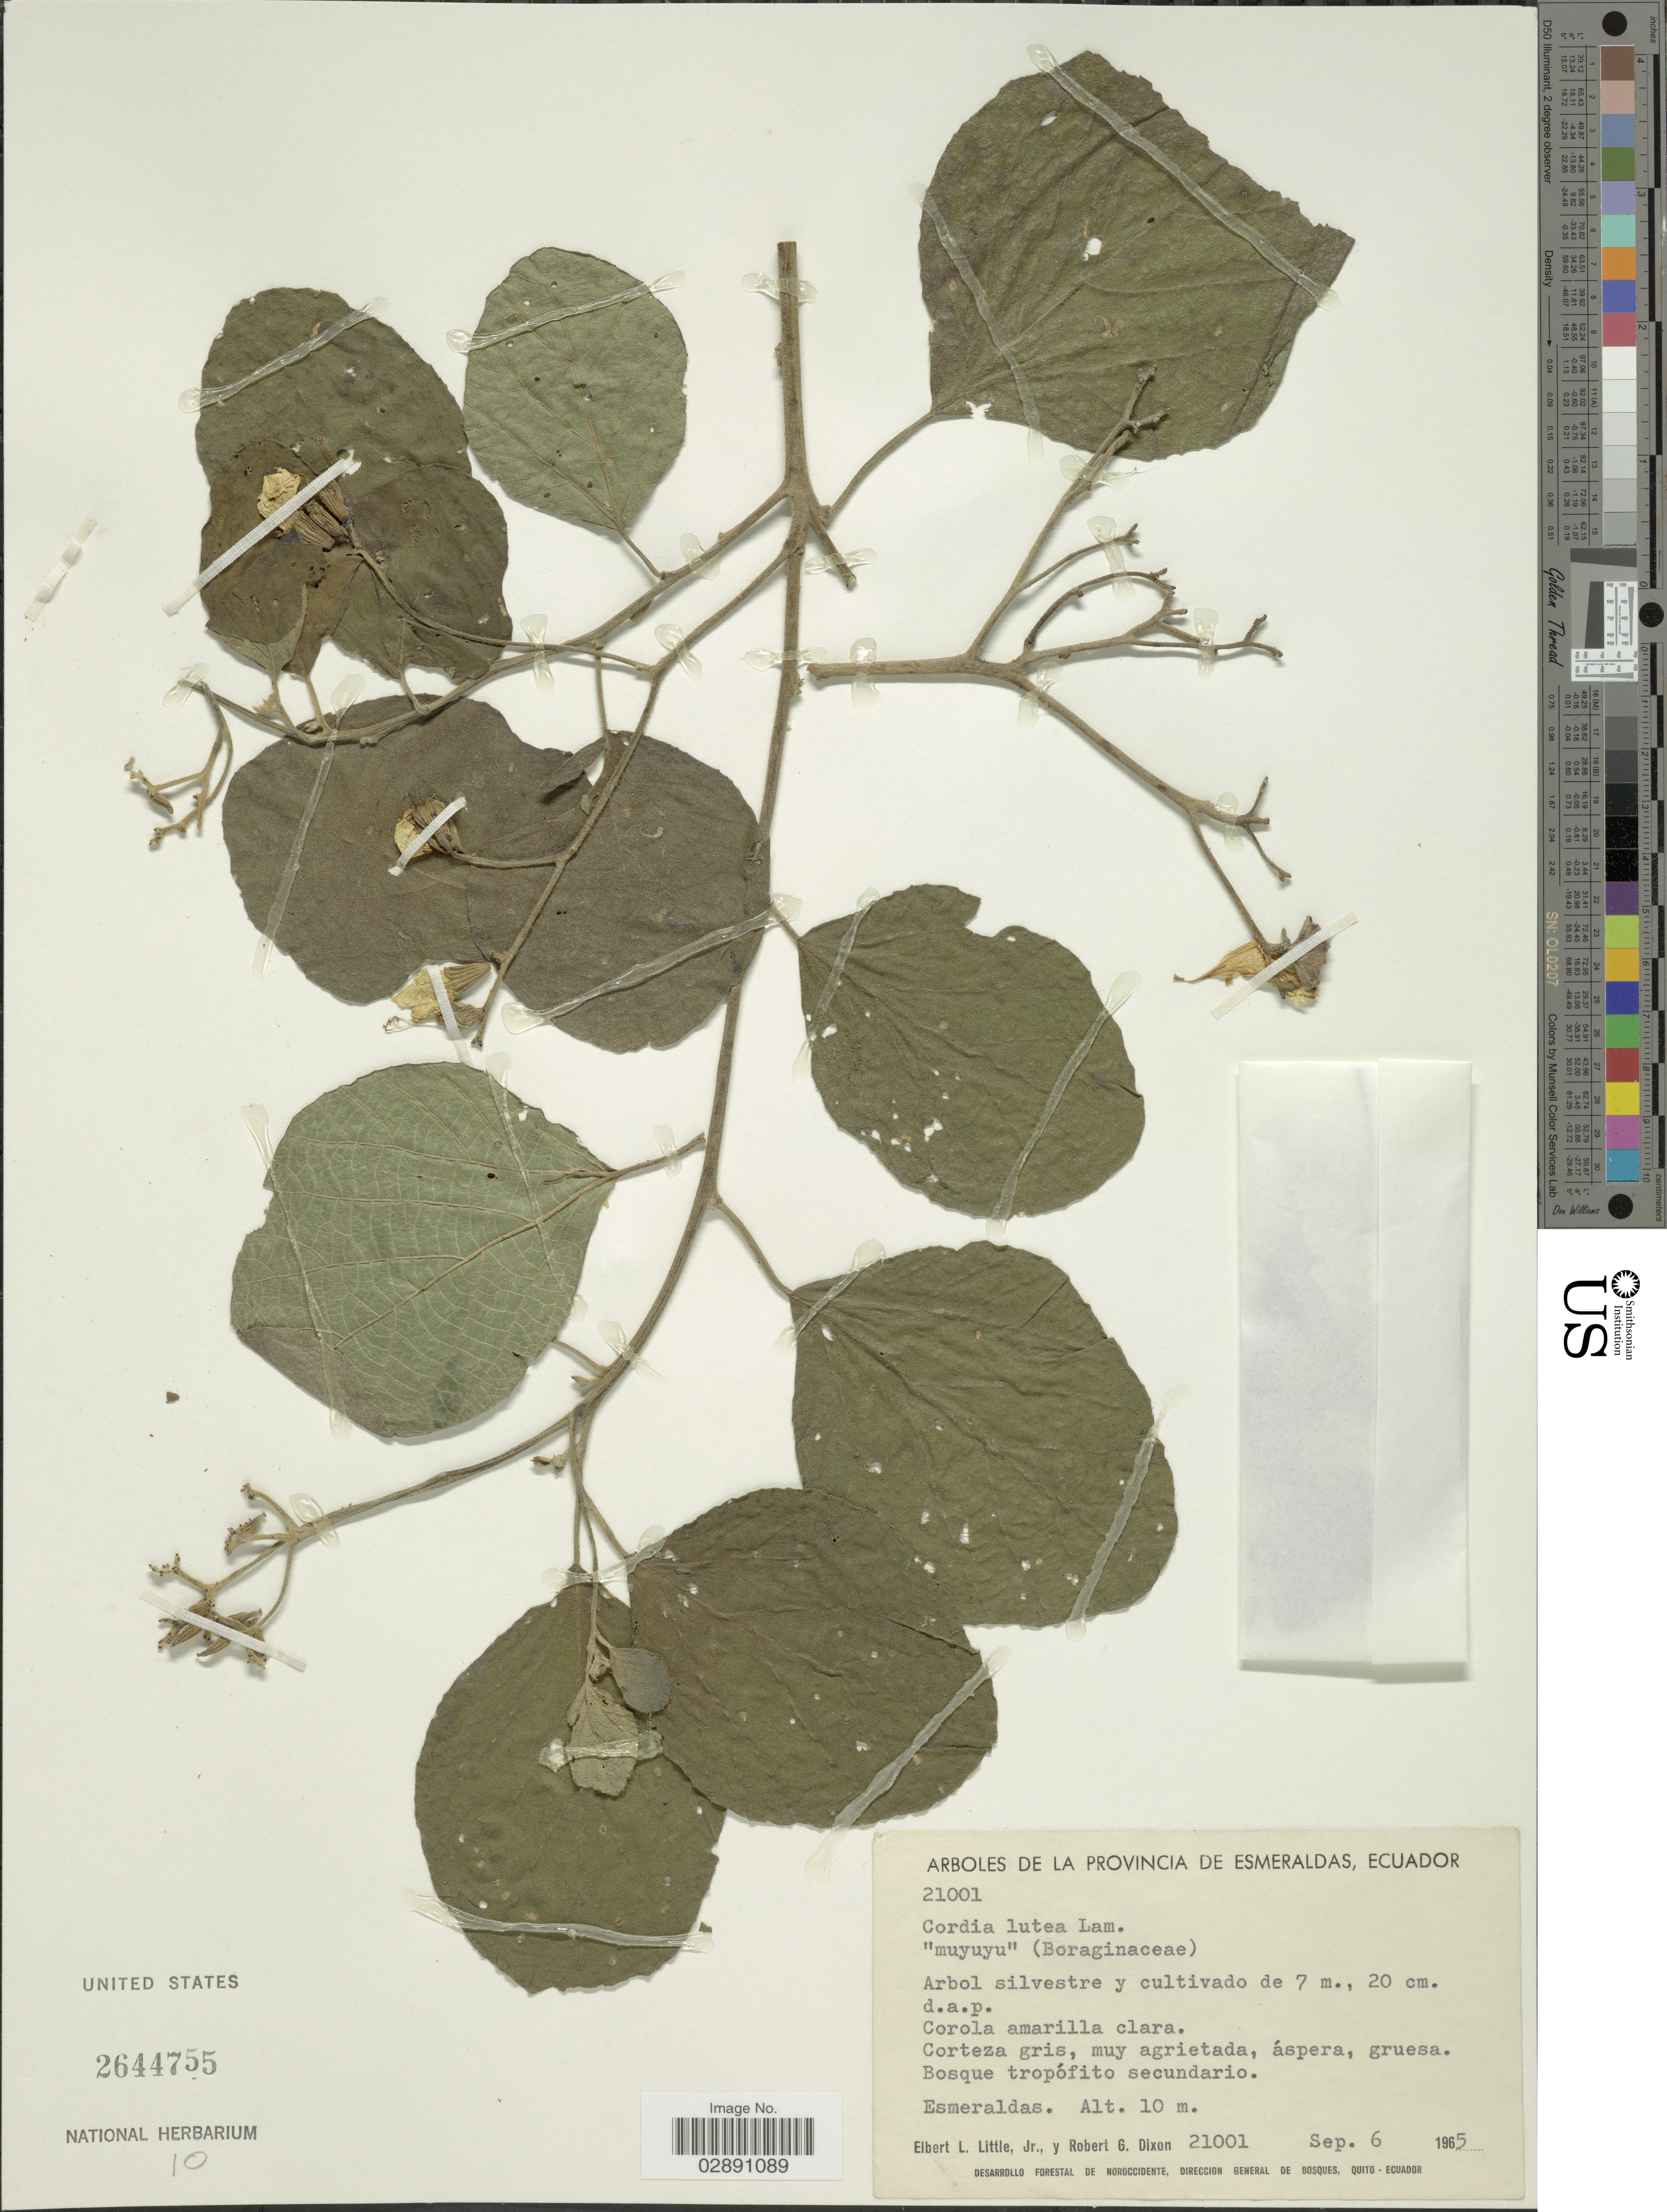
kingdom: Plantae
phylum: Tracheophyta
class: Magnoliopsida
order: Boraginales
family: Cordiaceae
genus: Cordia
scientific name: Cordia lutea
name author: Lam.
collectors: E. L. Little & R. Dixon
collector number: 21001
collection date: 1965-09-06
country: Ecuador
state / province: Esmeraldas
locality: Esmeraldas.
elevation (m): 10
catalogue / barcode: US 2644755